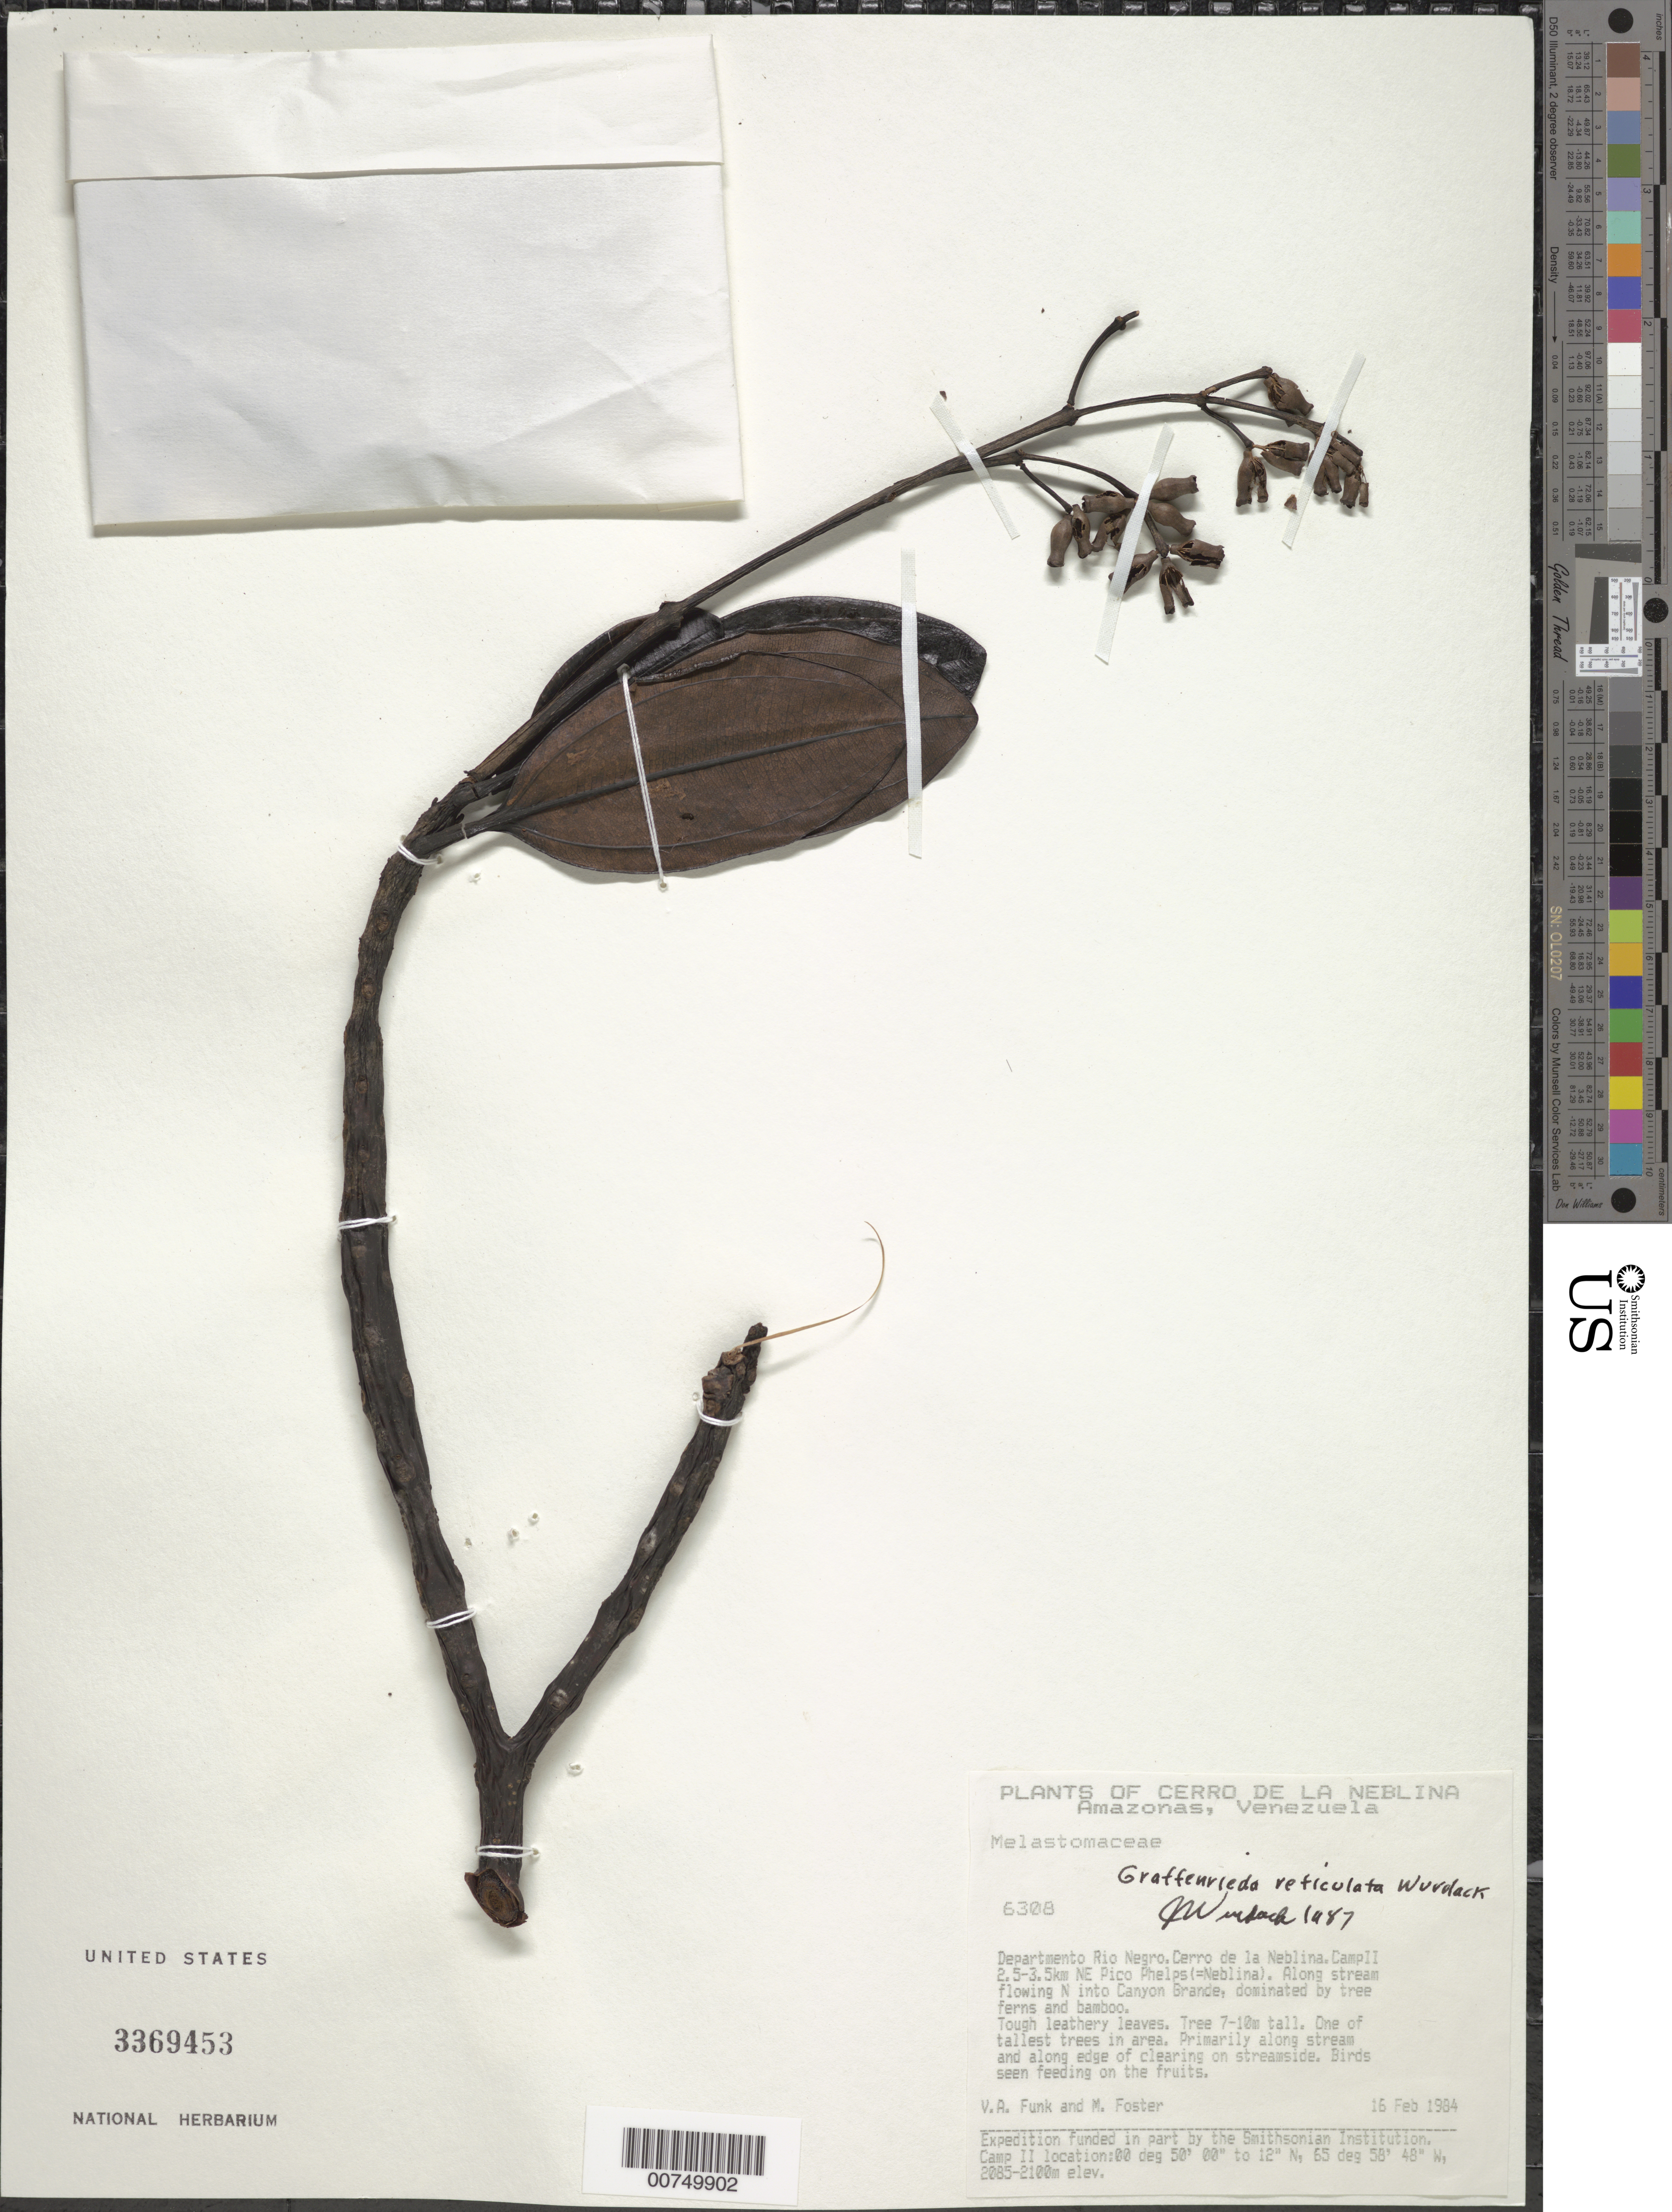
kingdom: Plantae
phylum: Tracheophyta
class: Magnoliopsida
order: Myrtales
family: Melastomataceae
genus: Graffenrieda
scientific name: Graffenrieda reticulata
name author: Wurdack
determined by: Wurdack, John J., (US), US (UNITED STATES)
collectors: V. Funk & M. Foster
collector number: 6308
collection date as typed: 16-Feb-84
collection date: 1984-02-16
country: Venezuela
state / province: Amazonas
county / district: Río Negro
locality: Cerro de la Neblina, Camp II 2.5-3.5 km NE Pico Phelps (=Neblina)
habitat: Along stream and edge of clearing on streamside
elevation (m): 2085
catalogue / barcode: US 3369453